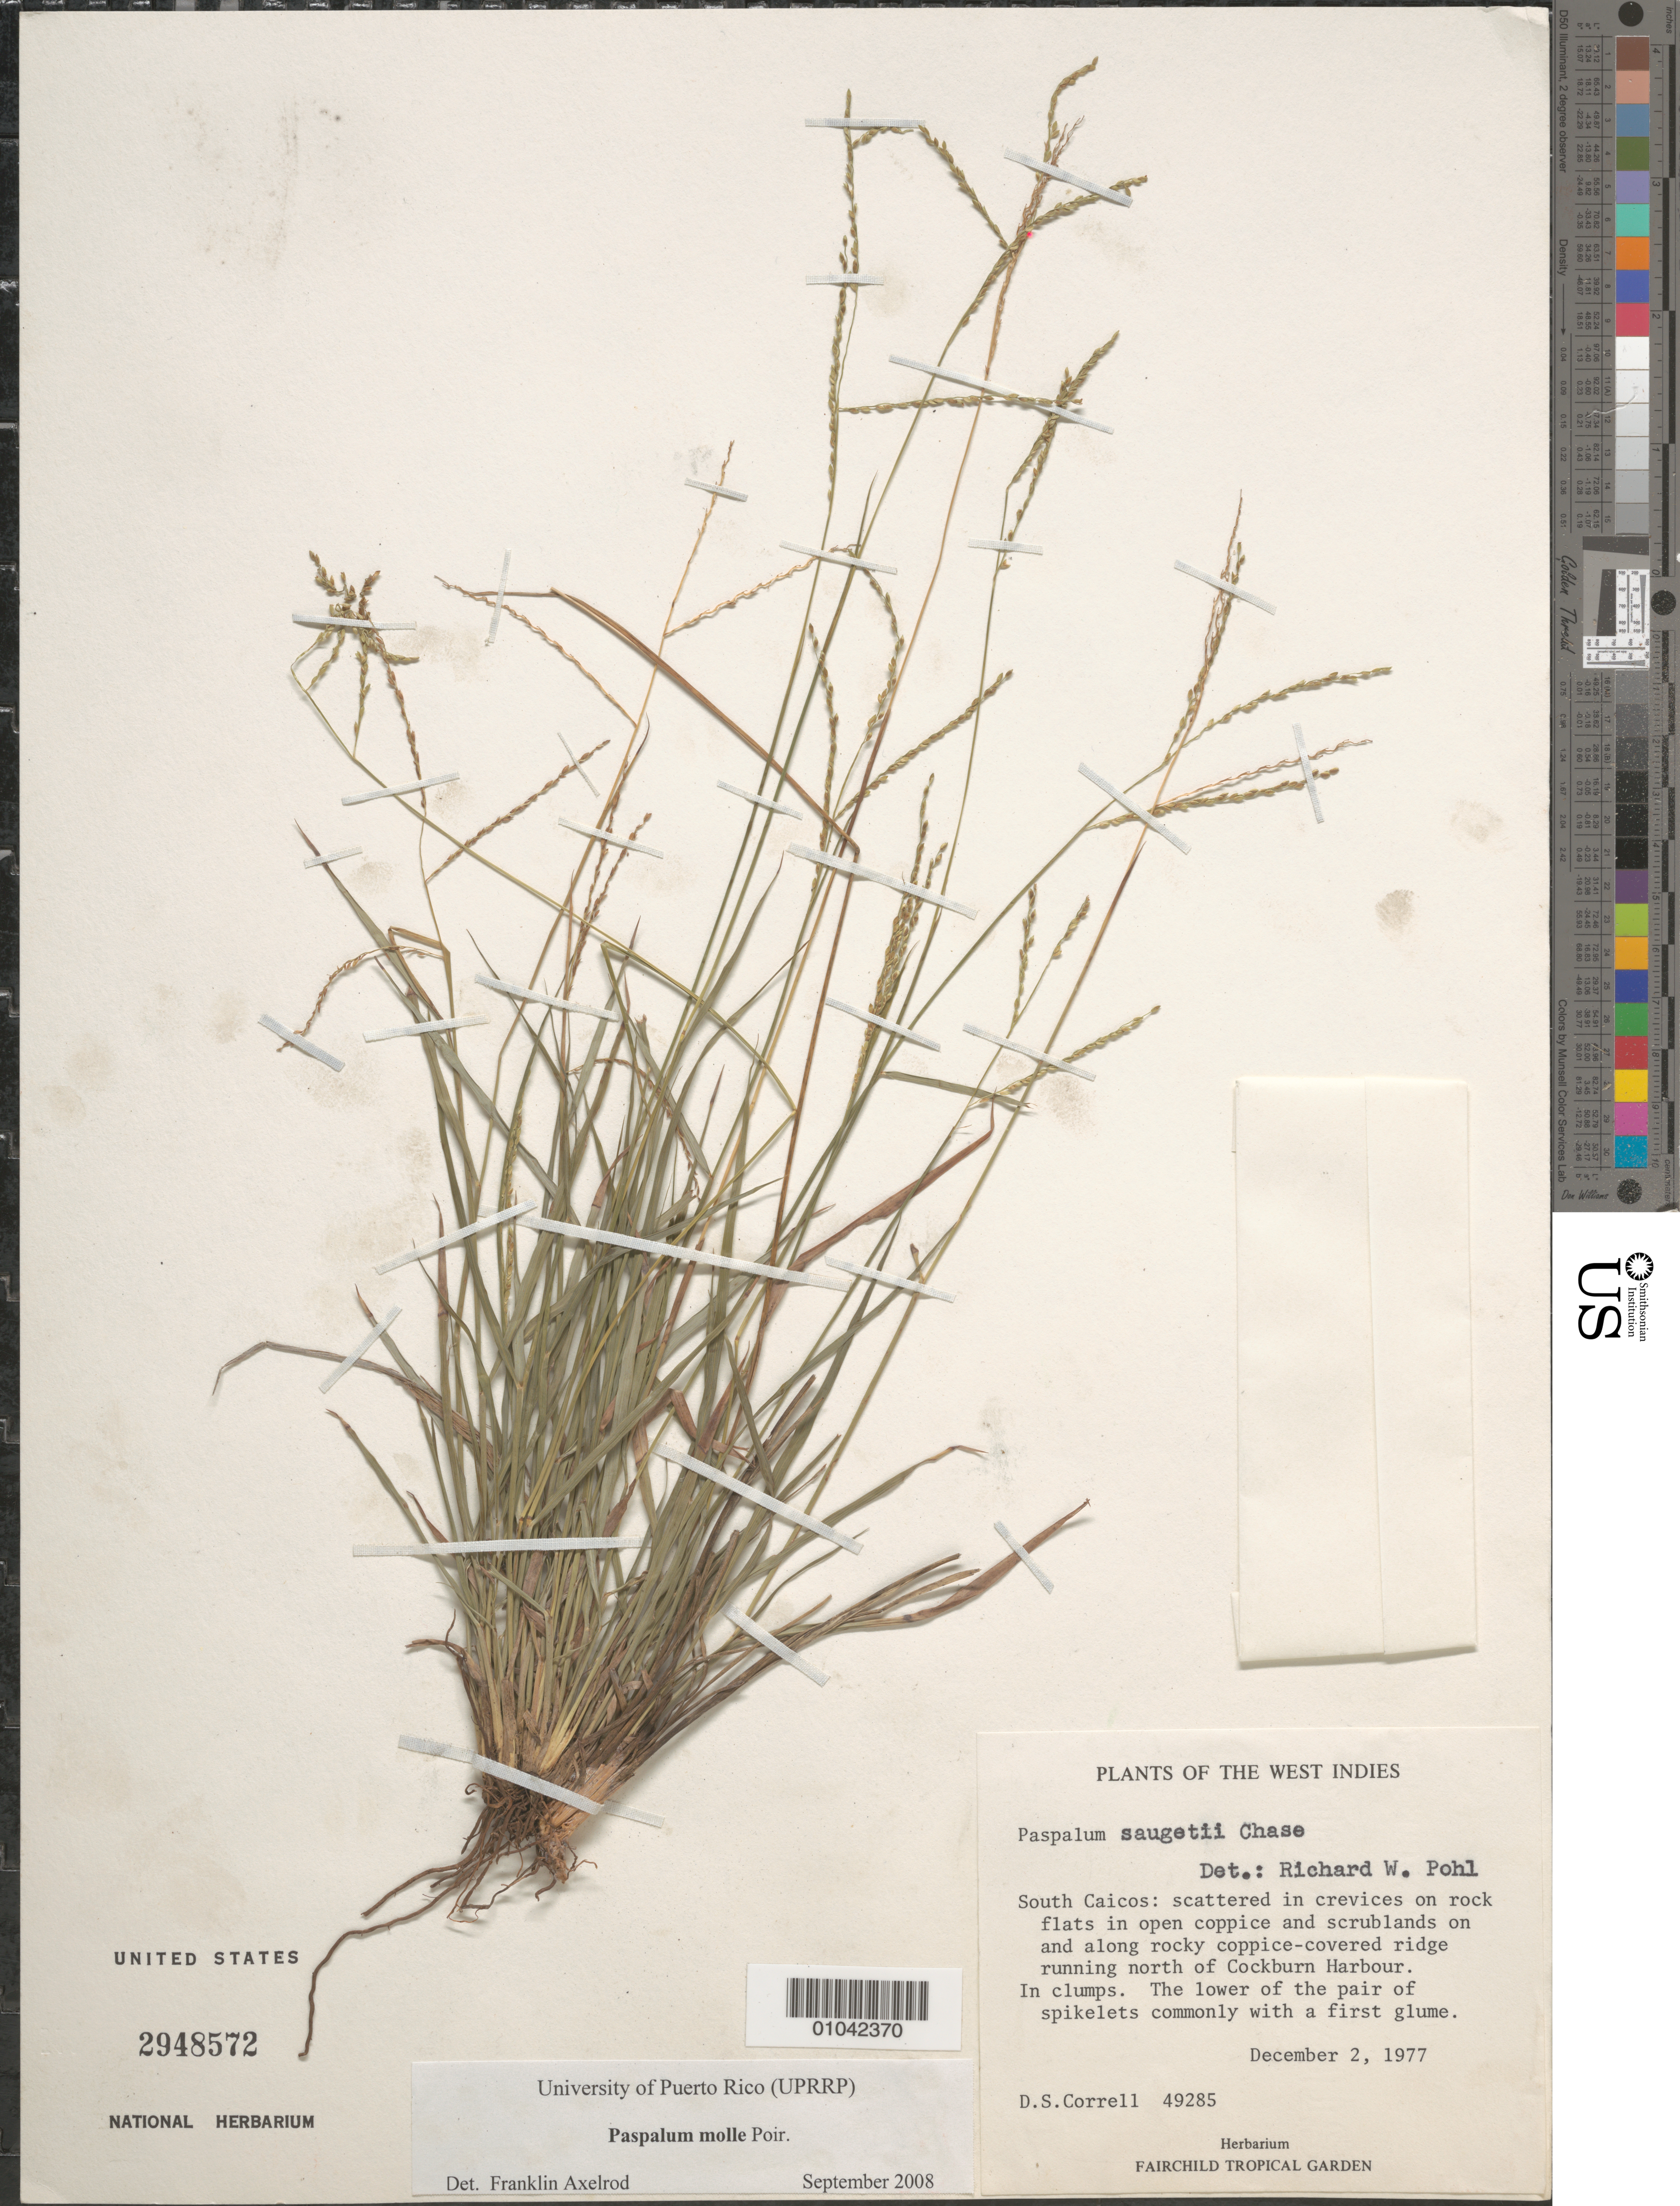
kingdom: Plantae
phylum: Tracheophyta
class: Liliopsida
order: Poales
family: Poaceae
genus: Paspalum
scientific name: Paspalum molle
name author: Poir.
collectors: D. S. Correll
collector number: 49285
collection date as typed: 02 Dec 1977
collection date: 1977-12-02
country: Turks and Caicos Islands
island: South Caicos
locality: N of Cockburn Harbor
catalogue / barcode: US 2948572